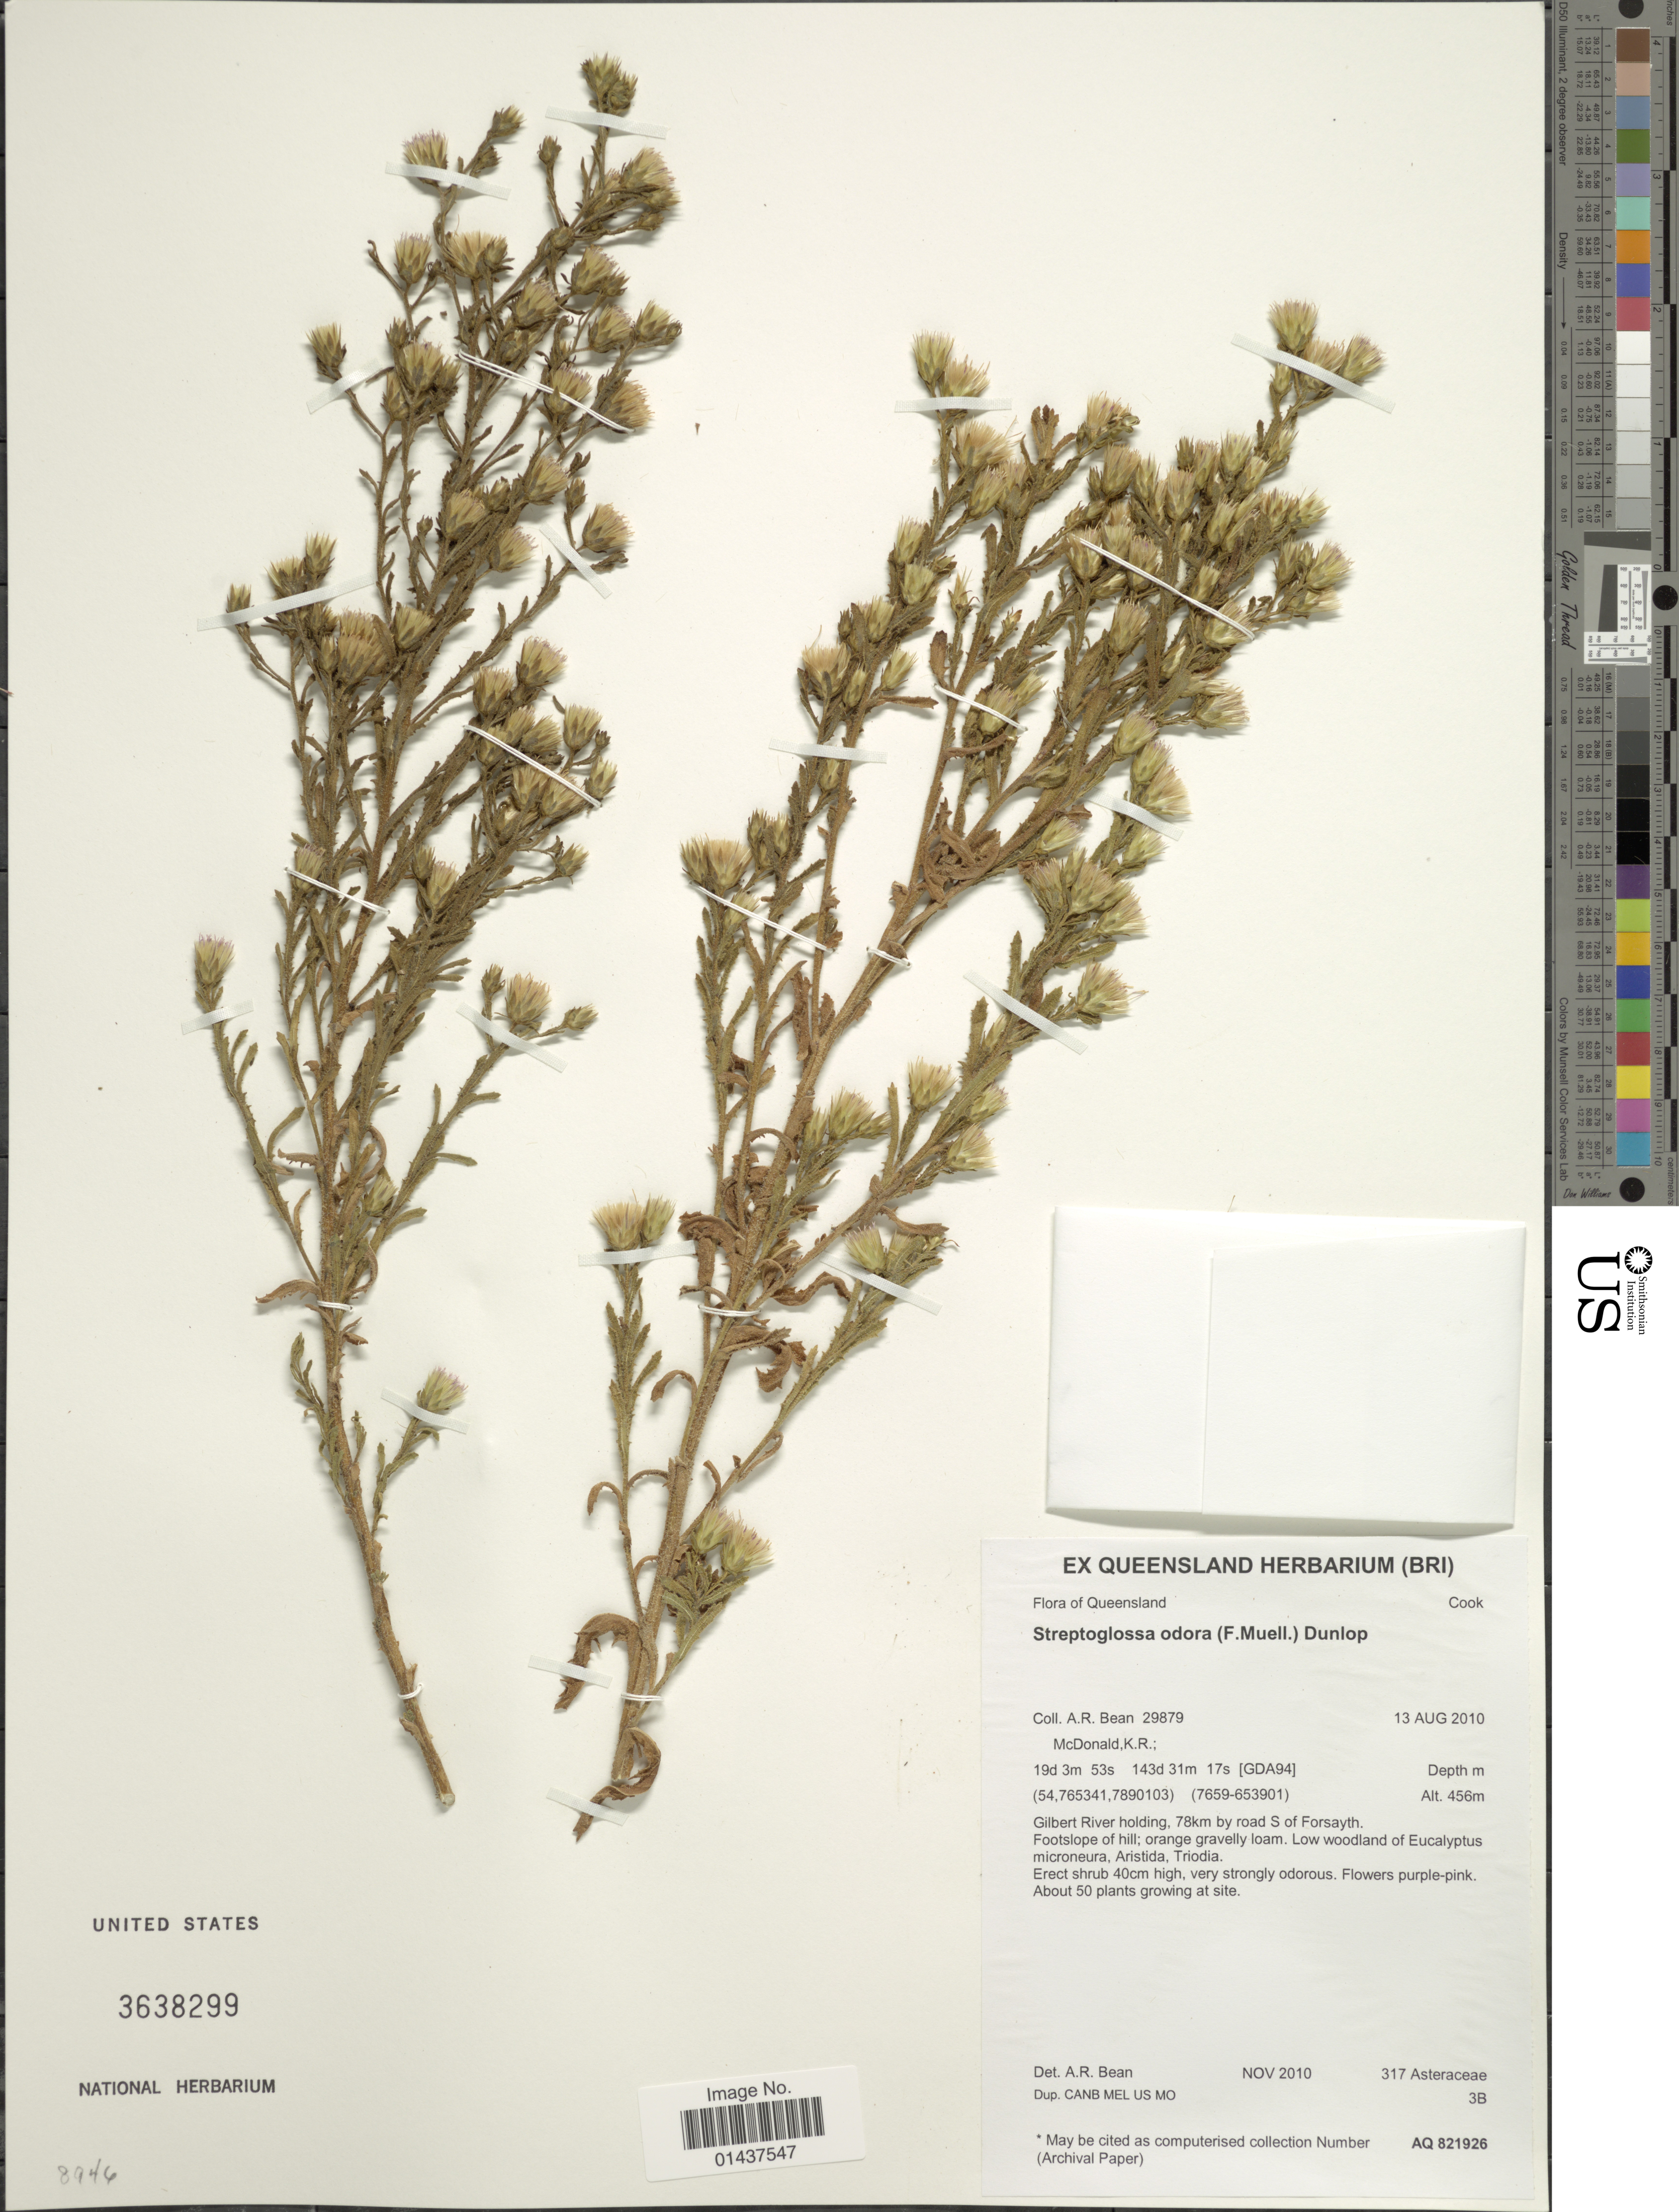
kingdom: Plantae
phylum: Tracheophyta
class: Magnoliopsida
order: Asterales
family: Asteraceae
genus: Streptoglossa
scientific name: Streptoglossa odora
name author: (F. Muell.) Dunlop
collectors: A. R. Bean & I. Champion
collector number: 29879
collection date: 2010-08-13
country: Australia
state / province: Queensland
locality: Cook, Gilbert River holding, 78km by road S of Forsayth, Footslope of hill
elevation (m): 456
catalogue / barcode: US 3638299